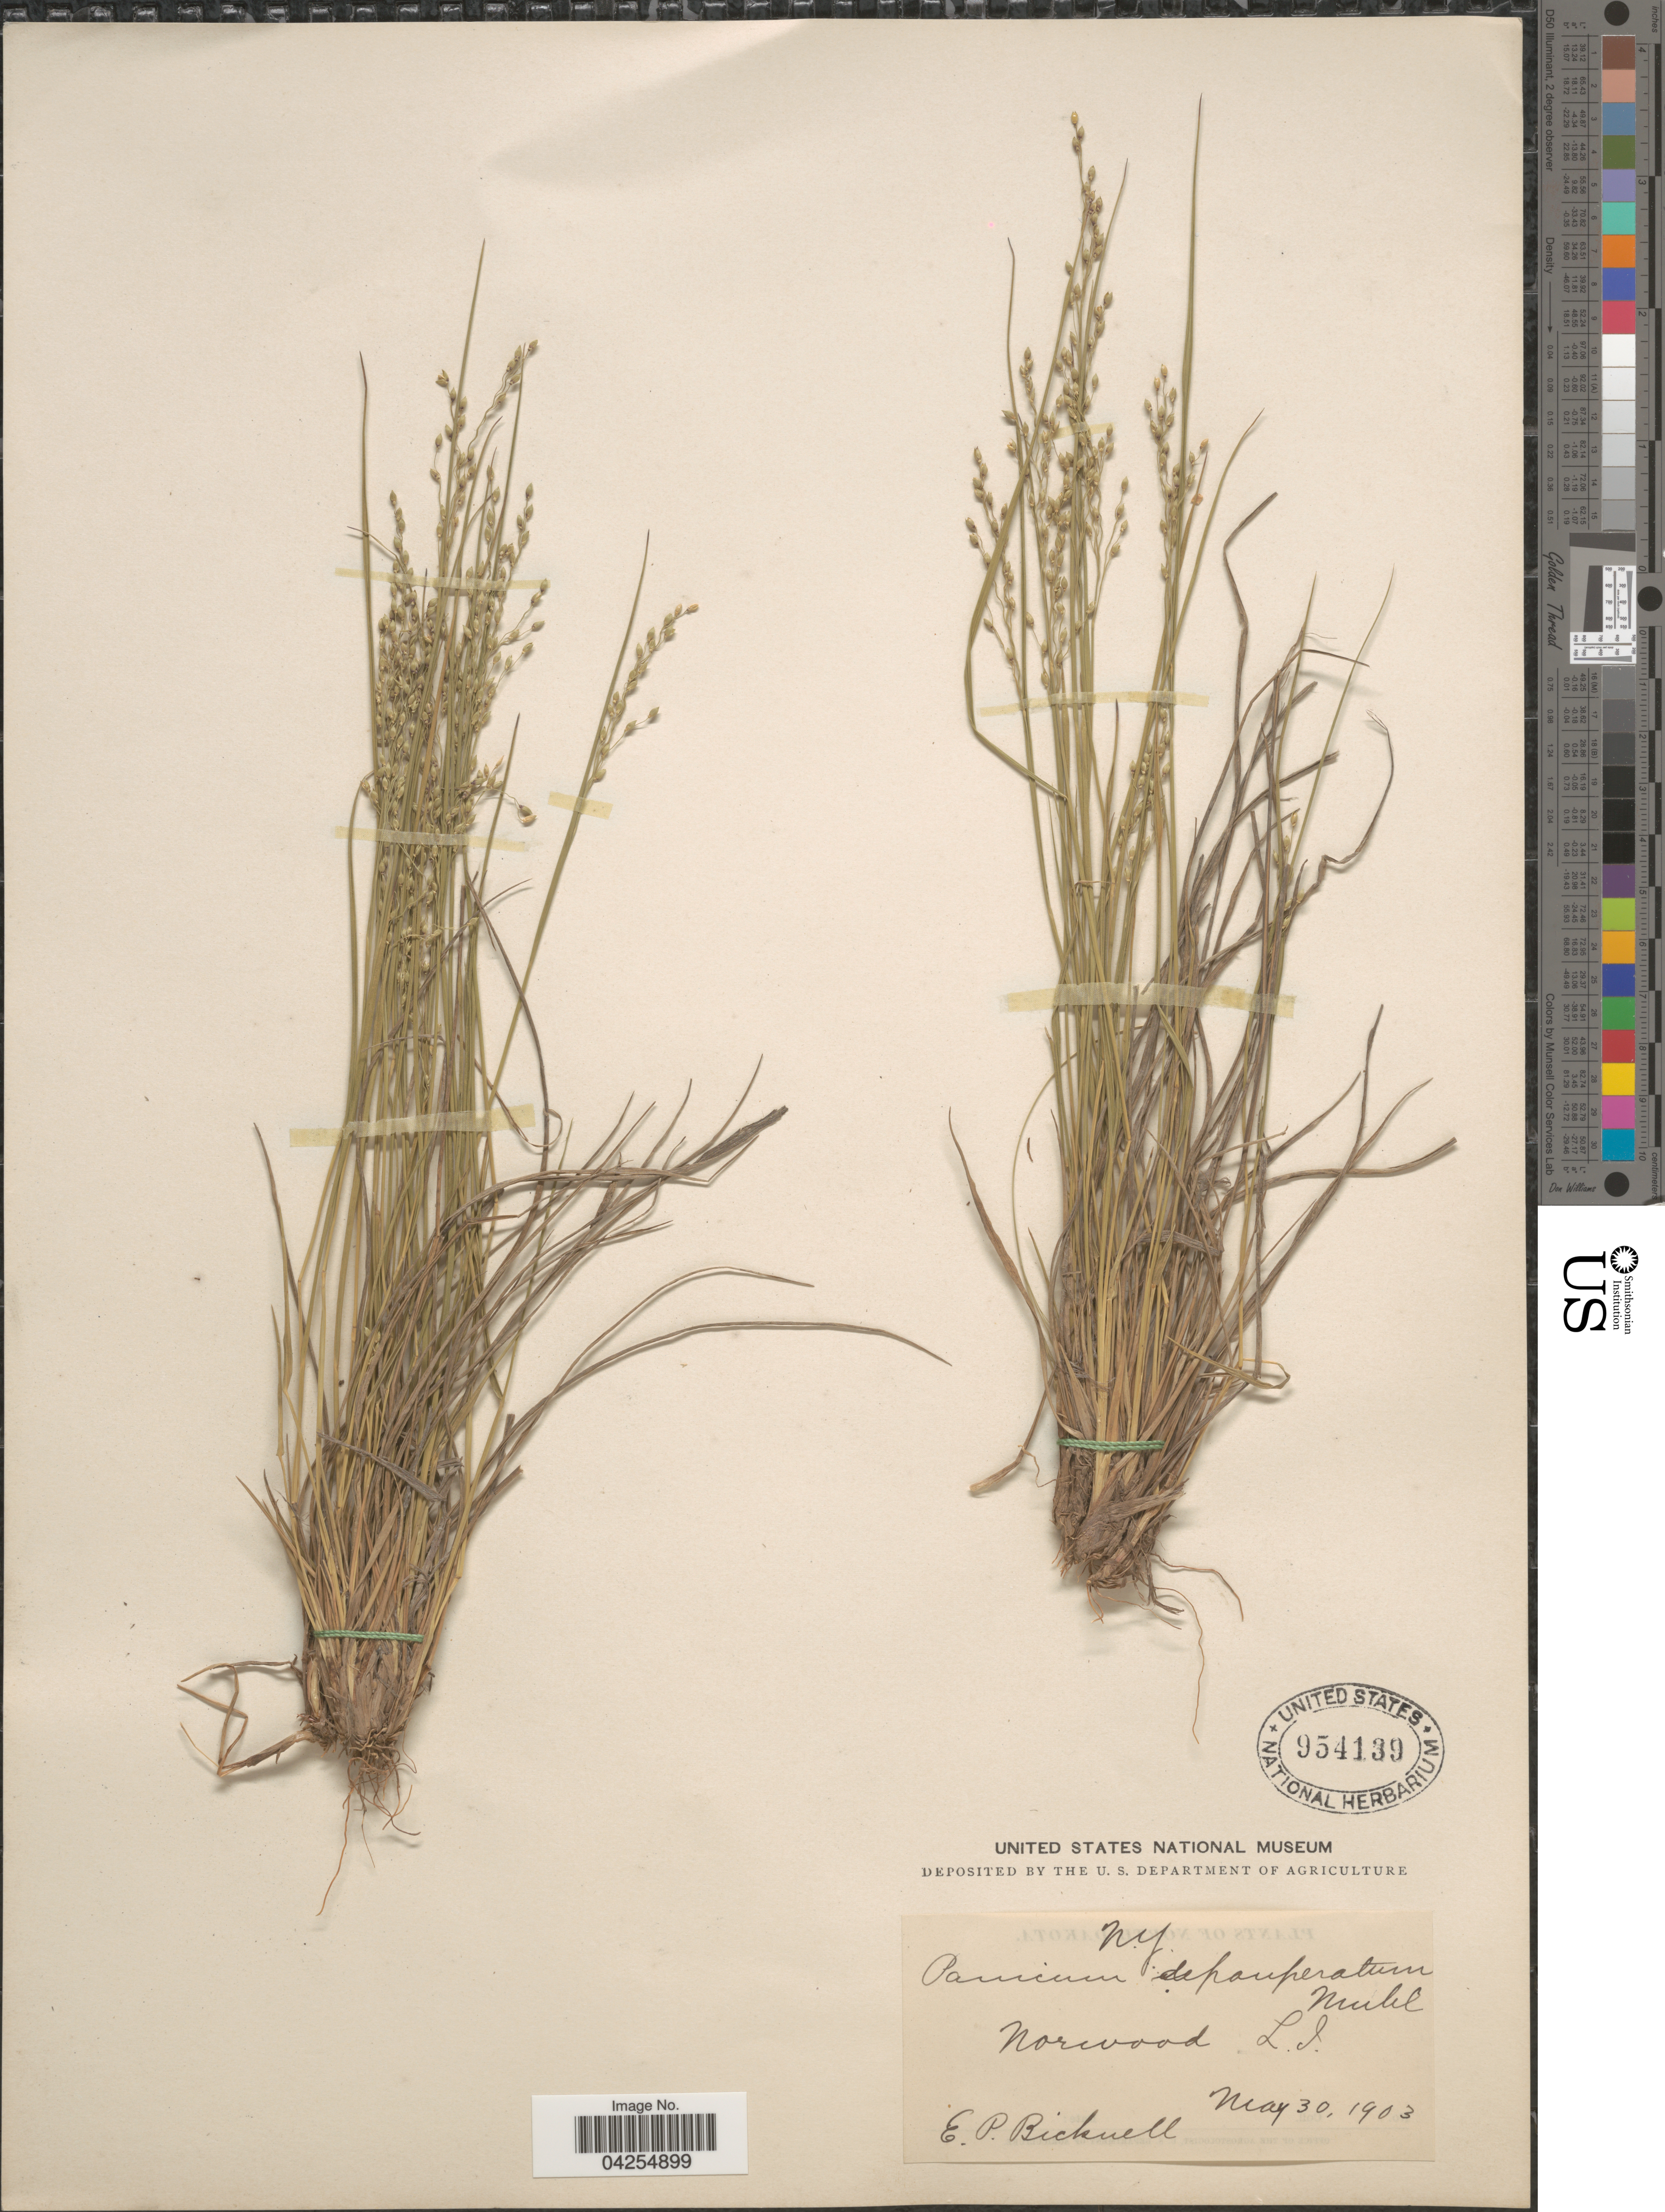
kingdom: Plantae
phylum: Tracheophyta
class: Liliopsida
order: Poales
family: Poaceae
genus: Dichanthelium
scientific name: Dichanthelium depauperatum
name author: (Muhl.) Gould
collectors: E. P. Bicknell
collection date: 1903-05-30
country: United States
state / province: New York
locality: Norwood L.I.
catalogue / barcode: US 954139